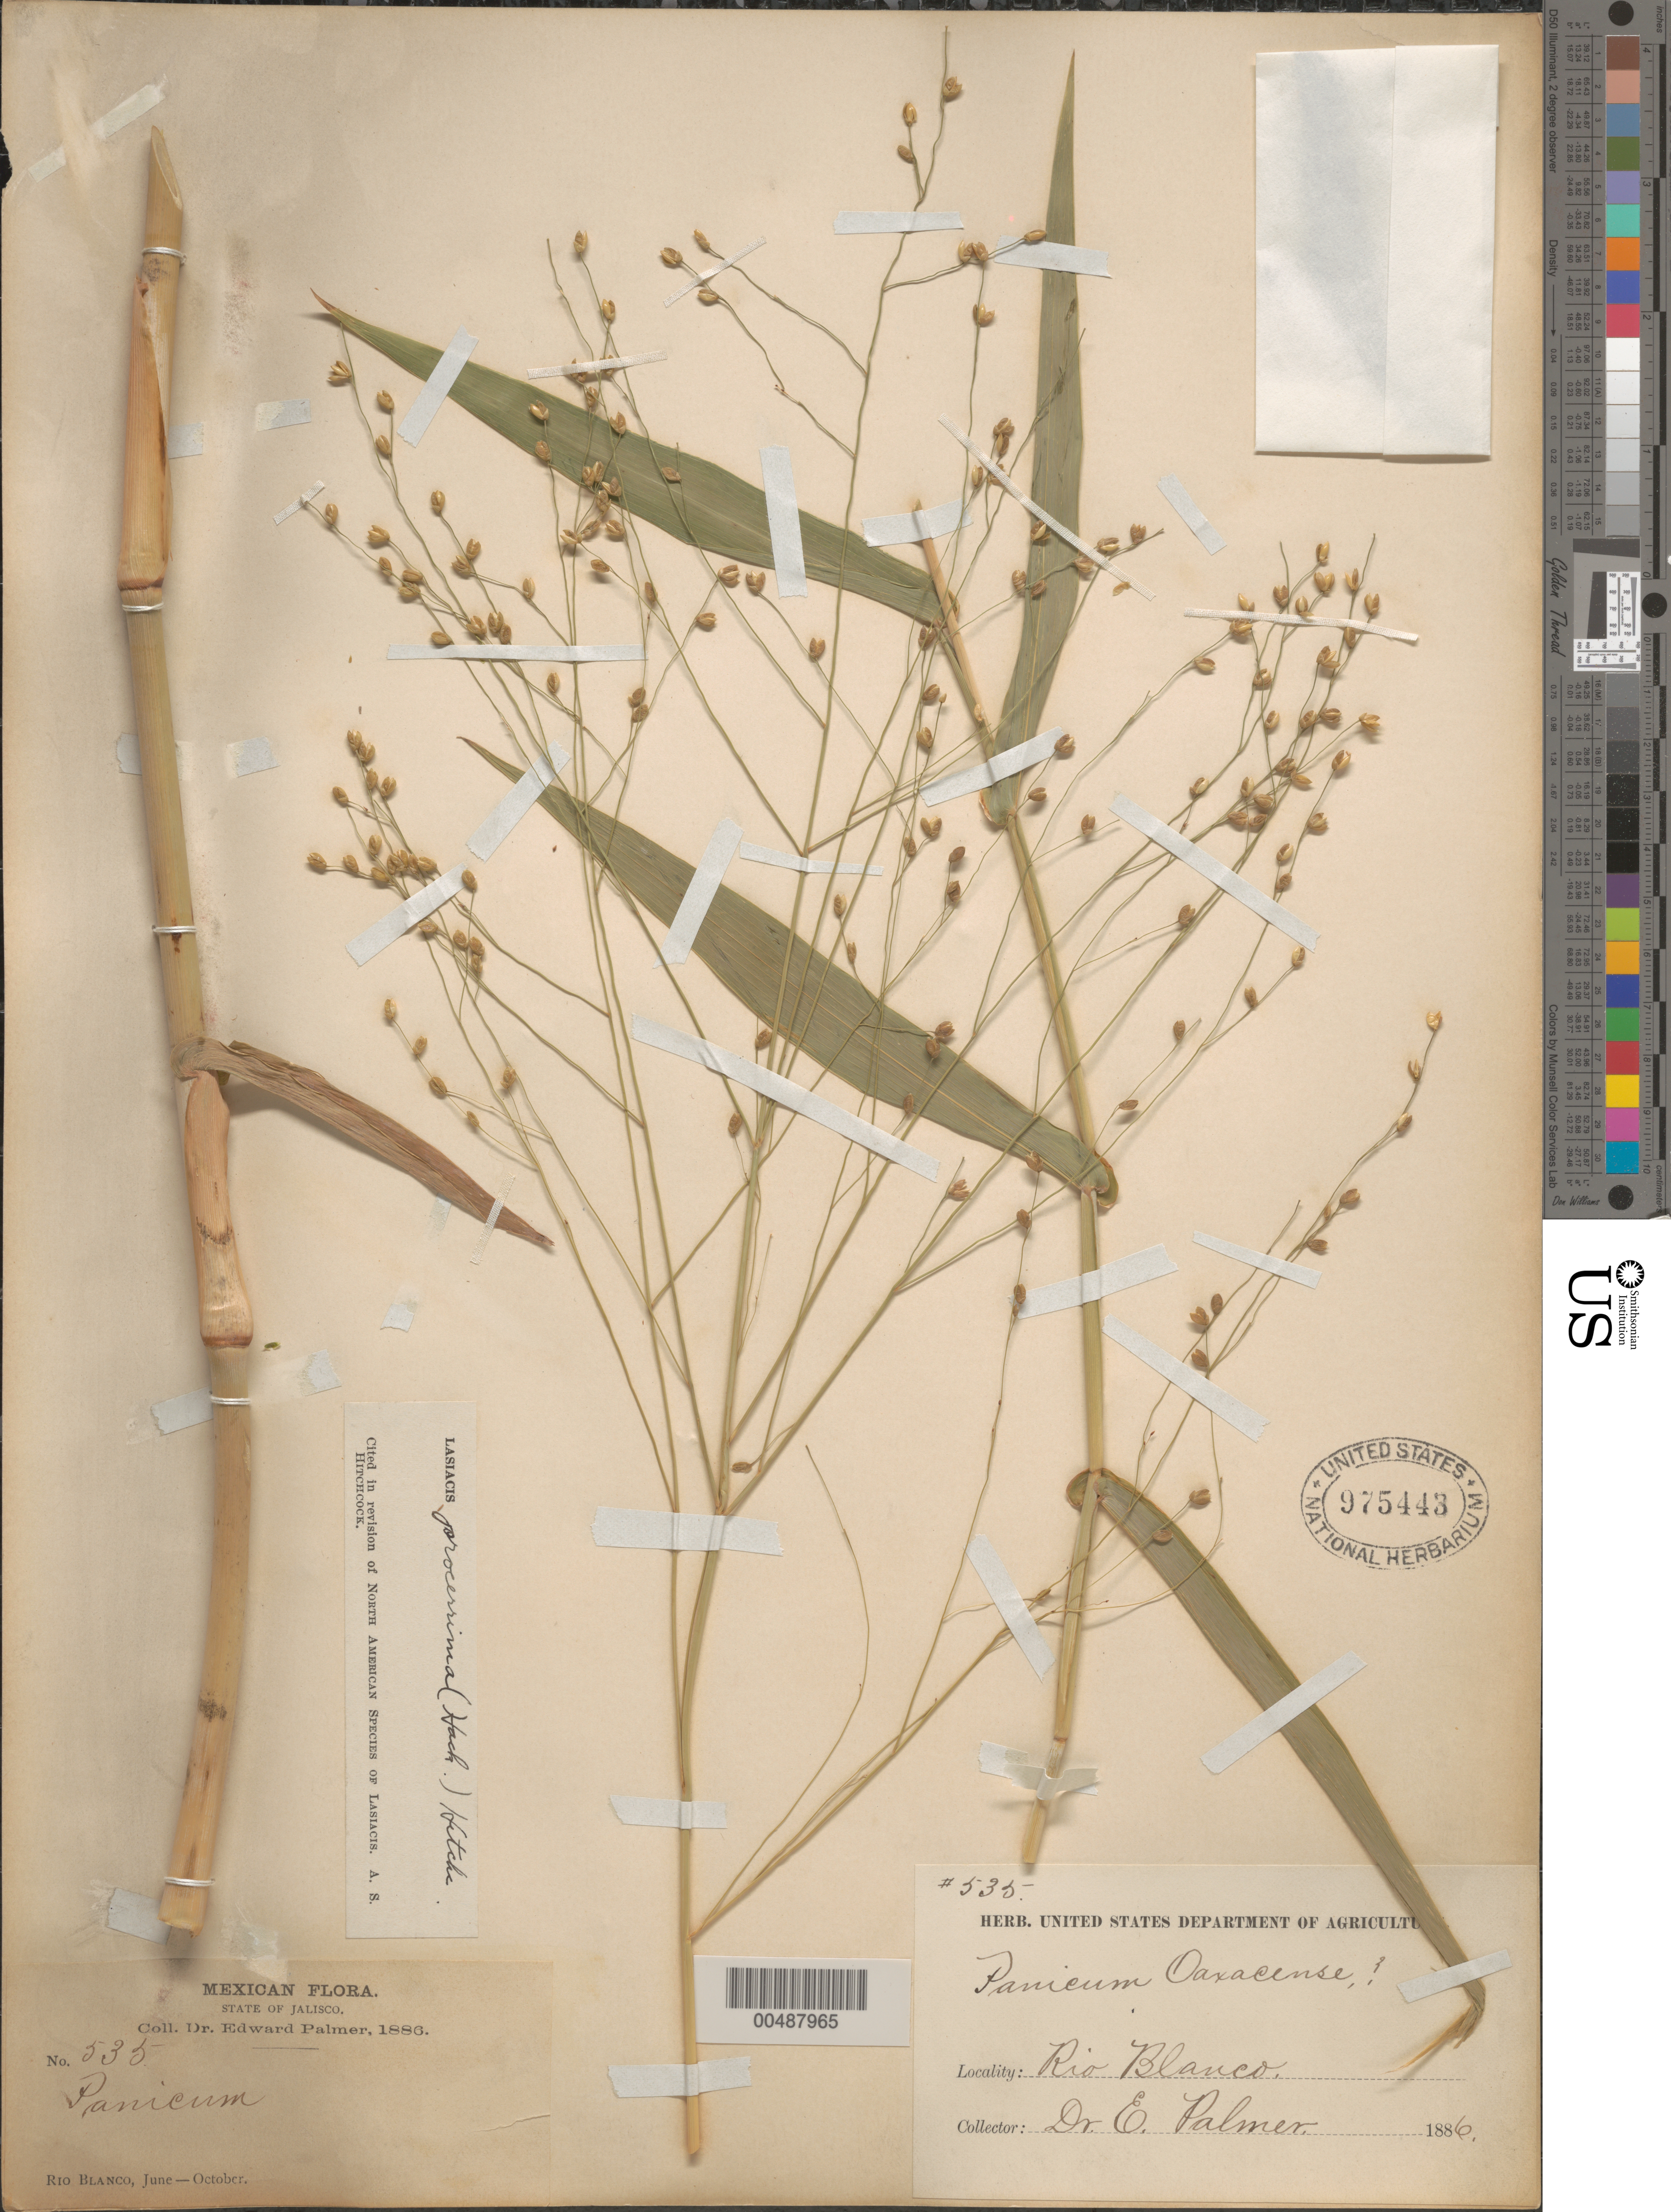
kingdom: Plantae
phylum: Tracheophyta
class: Liliopsida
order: Poales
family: Poaceae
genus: Lasiacis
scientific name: Lasiacis procerrima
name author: (Hack.) Hitchc.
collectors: E. Palmer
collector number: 535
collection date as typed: Jun 1886 to Oct 1886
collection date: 1886-06/1886-10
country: Mexico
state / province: Jalisco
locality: Rio Blanco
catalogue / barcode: US 975443